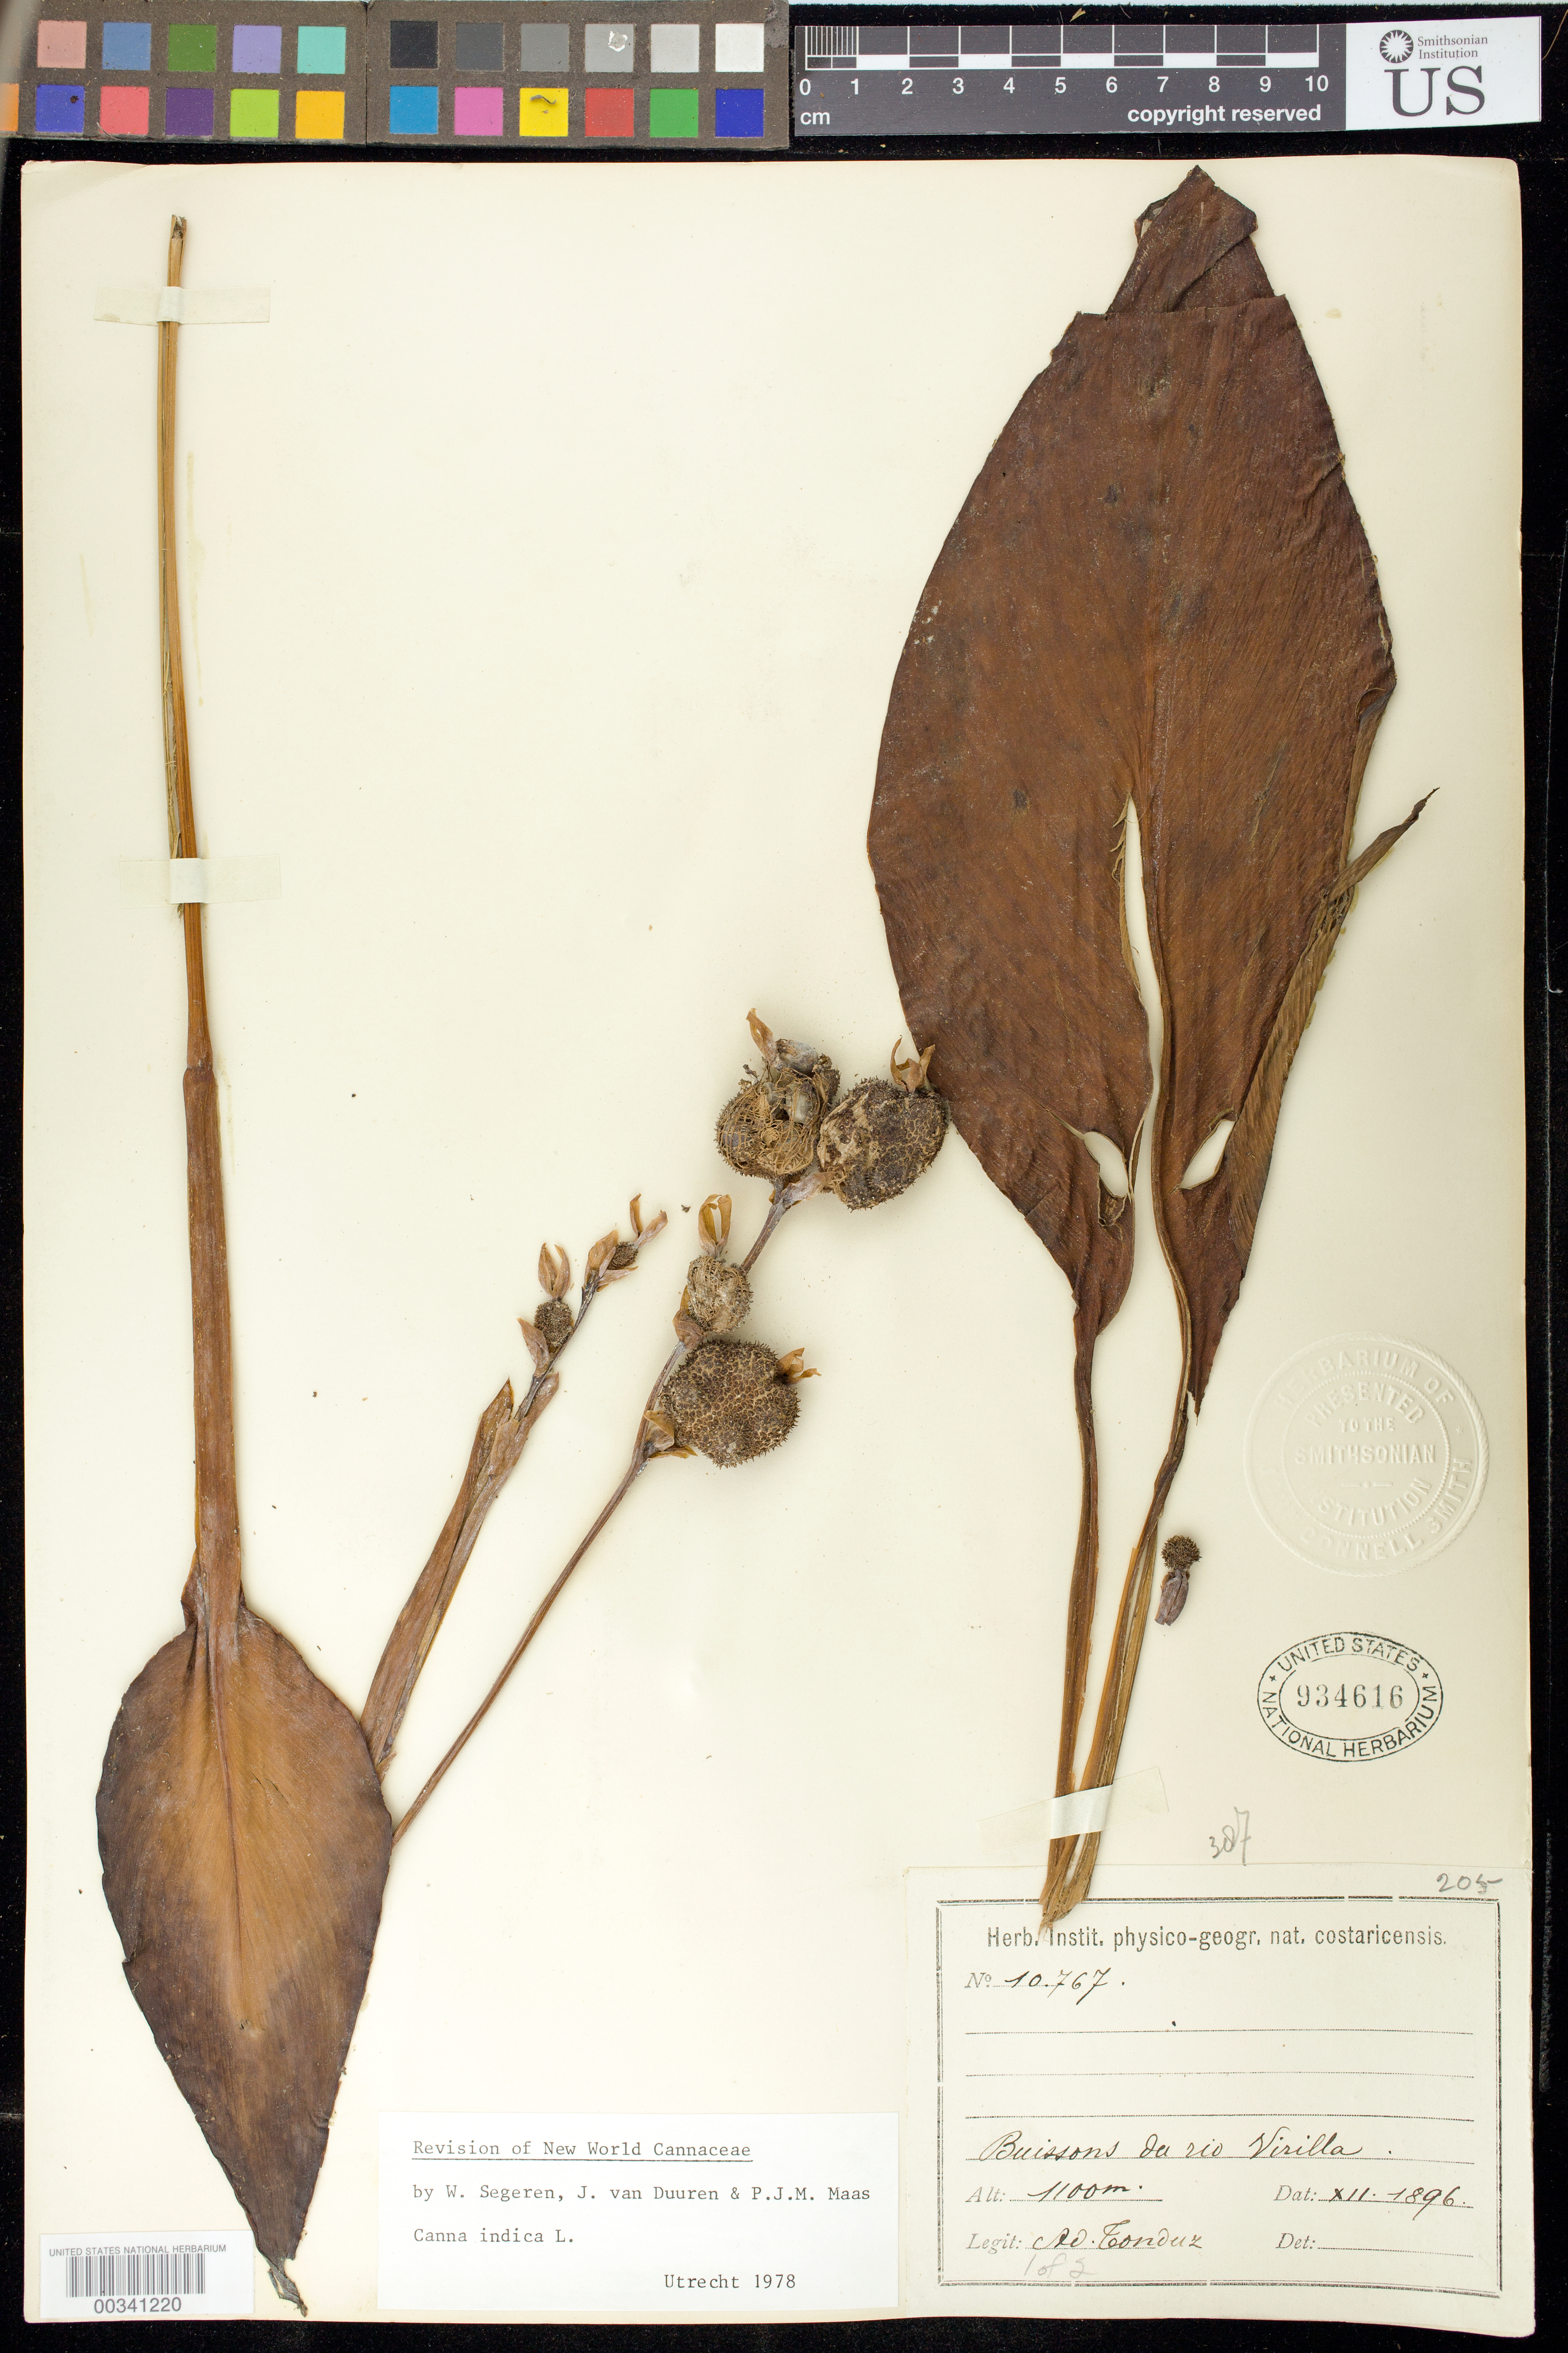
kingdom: Plantae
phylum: Tracheophyta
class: Liliopsida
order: Zingiberales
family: Cannaceae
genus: Canna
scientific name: Canna indica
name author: L.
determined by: Segeren, W.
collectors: A. Tonduz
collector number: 10767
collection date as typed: Dec 1896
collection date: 1896-12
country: Costa Rica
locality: Buissons du Rio Virilla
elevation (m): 1100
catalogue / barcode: US 934616